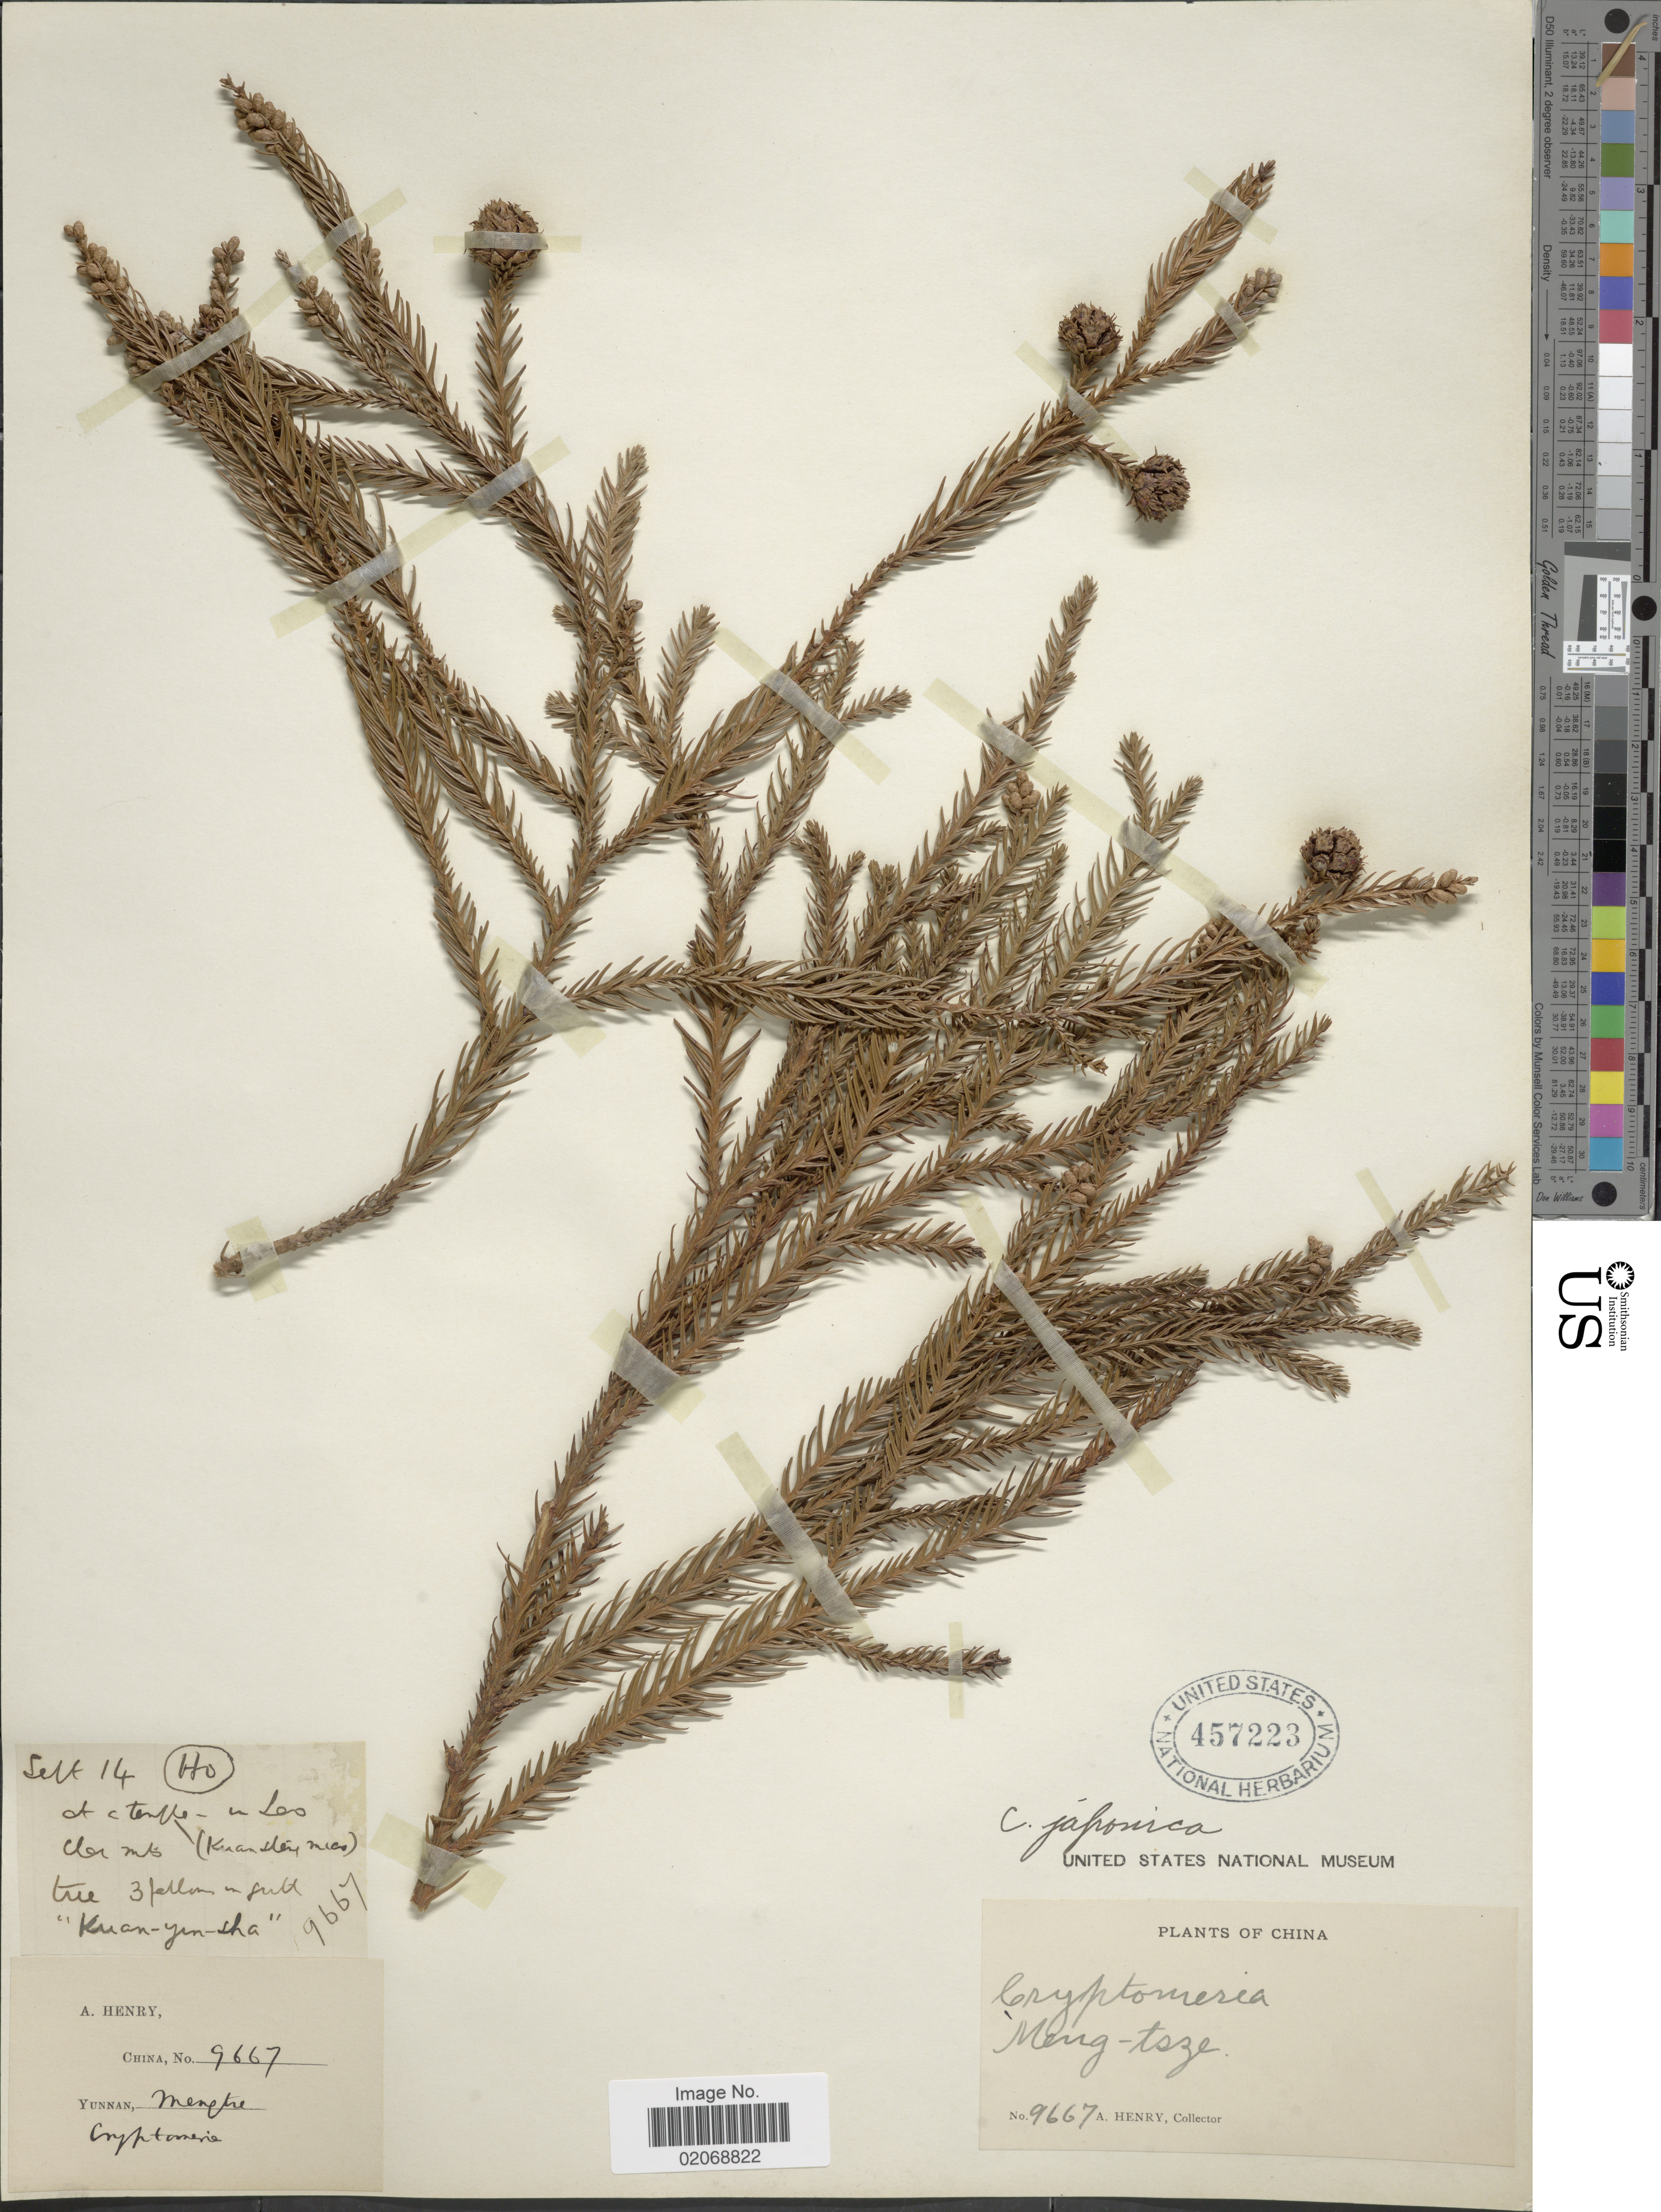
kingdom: Plantae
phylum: Tracheophyta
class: Pinopsida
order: Pinales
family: Cupressaceae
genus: Cryptomeria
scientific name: Cryptomeria japonica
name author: (Thunb. ex L. f.) D. Don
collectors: A. Henry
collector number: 9667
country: China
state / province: Yunnan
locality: Meng-tsze, At a temple (Kuan sheng miao) in Lao Cler mts. Ho.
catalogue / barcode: US 457223